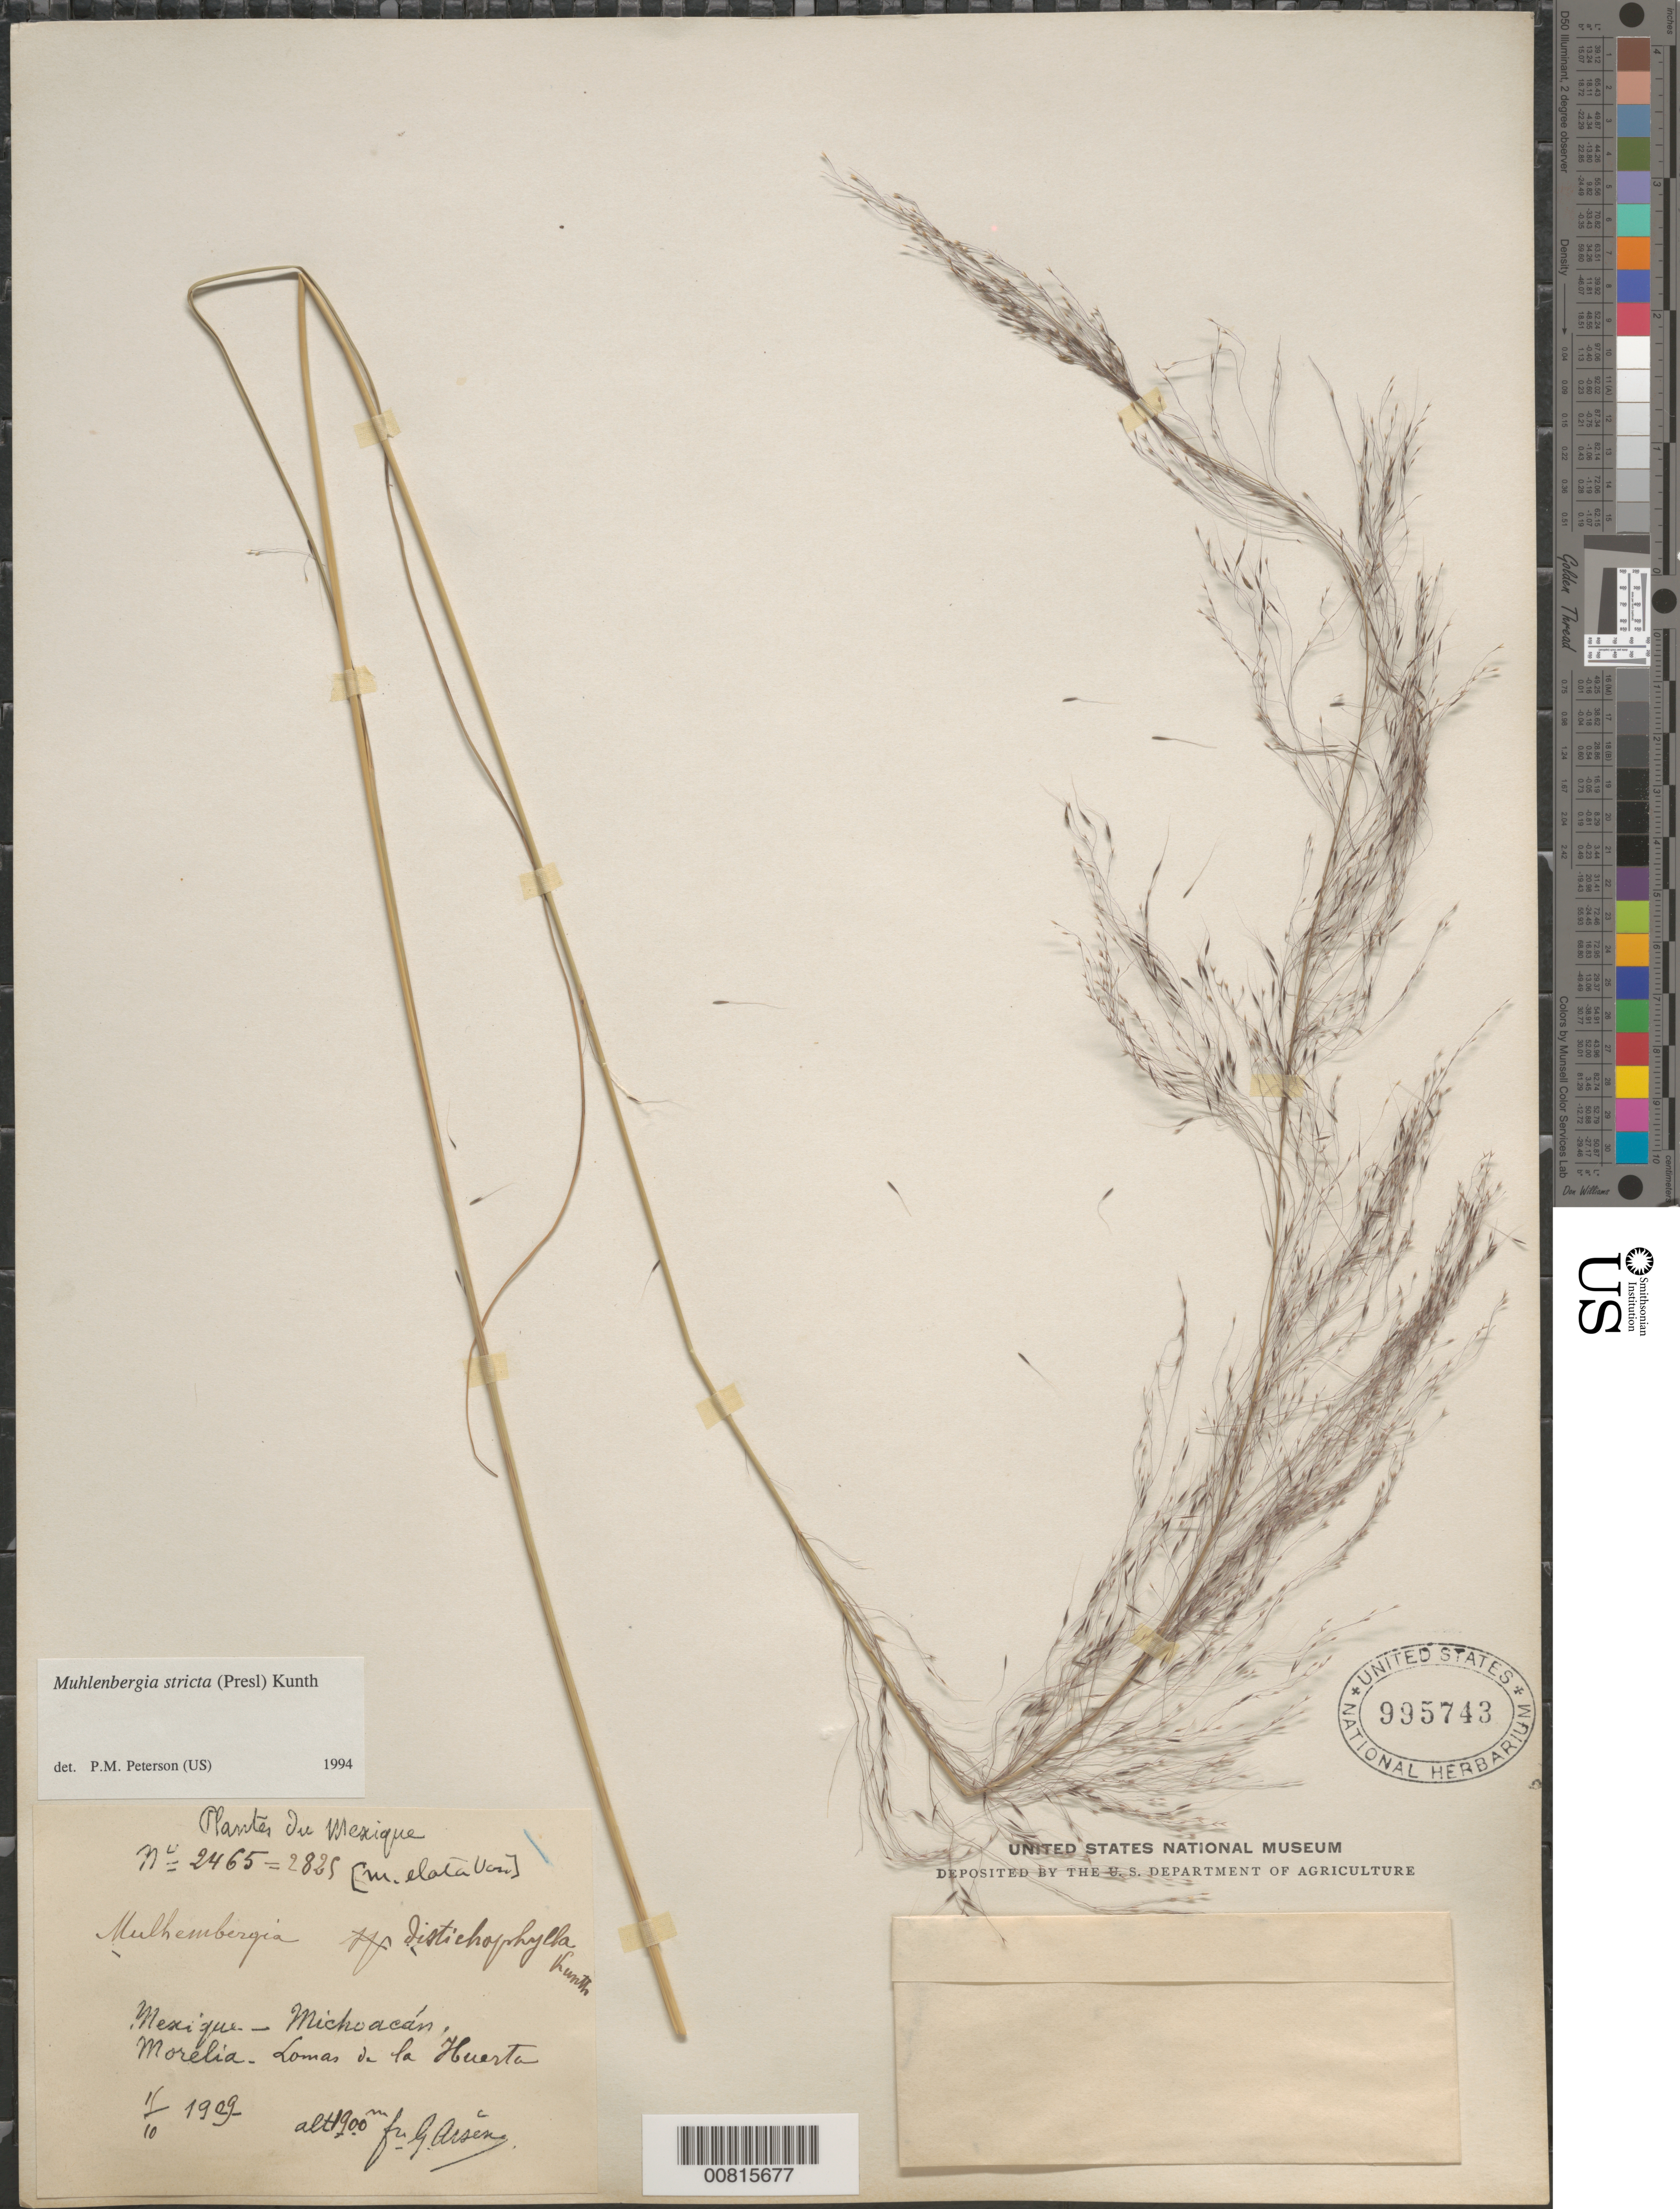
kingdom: Plantae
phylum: Tracheophyta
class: Liliopsida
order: Poales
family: Poaceae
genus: Muhlenbergia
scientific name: Muhlenbergia stricta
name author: (J. Presl) Kunth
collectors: Bro. G. Arsène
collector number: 2465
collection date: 1909-10-11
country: Mexico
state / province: Michoacán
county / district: Morelia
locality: Lomas de la Huerta, Vicinity of Morelia, mpio. Morelia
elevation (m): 1900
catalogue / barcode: US 995743